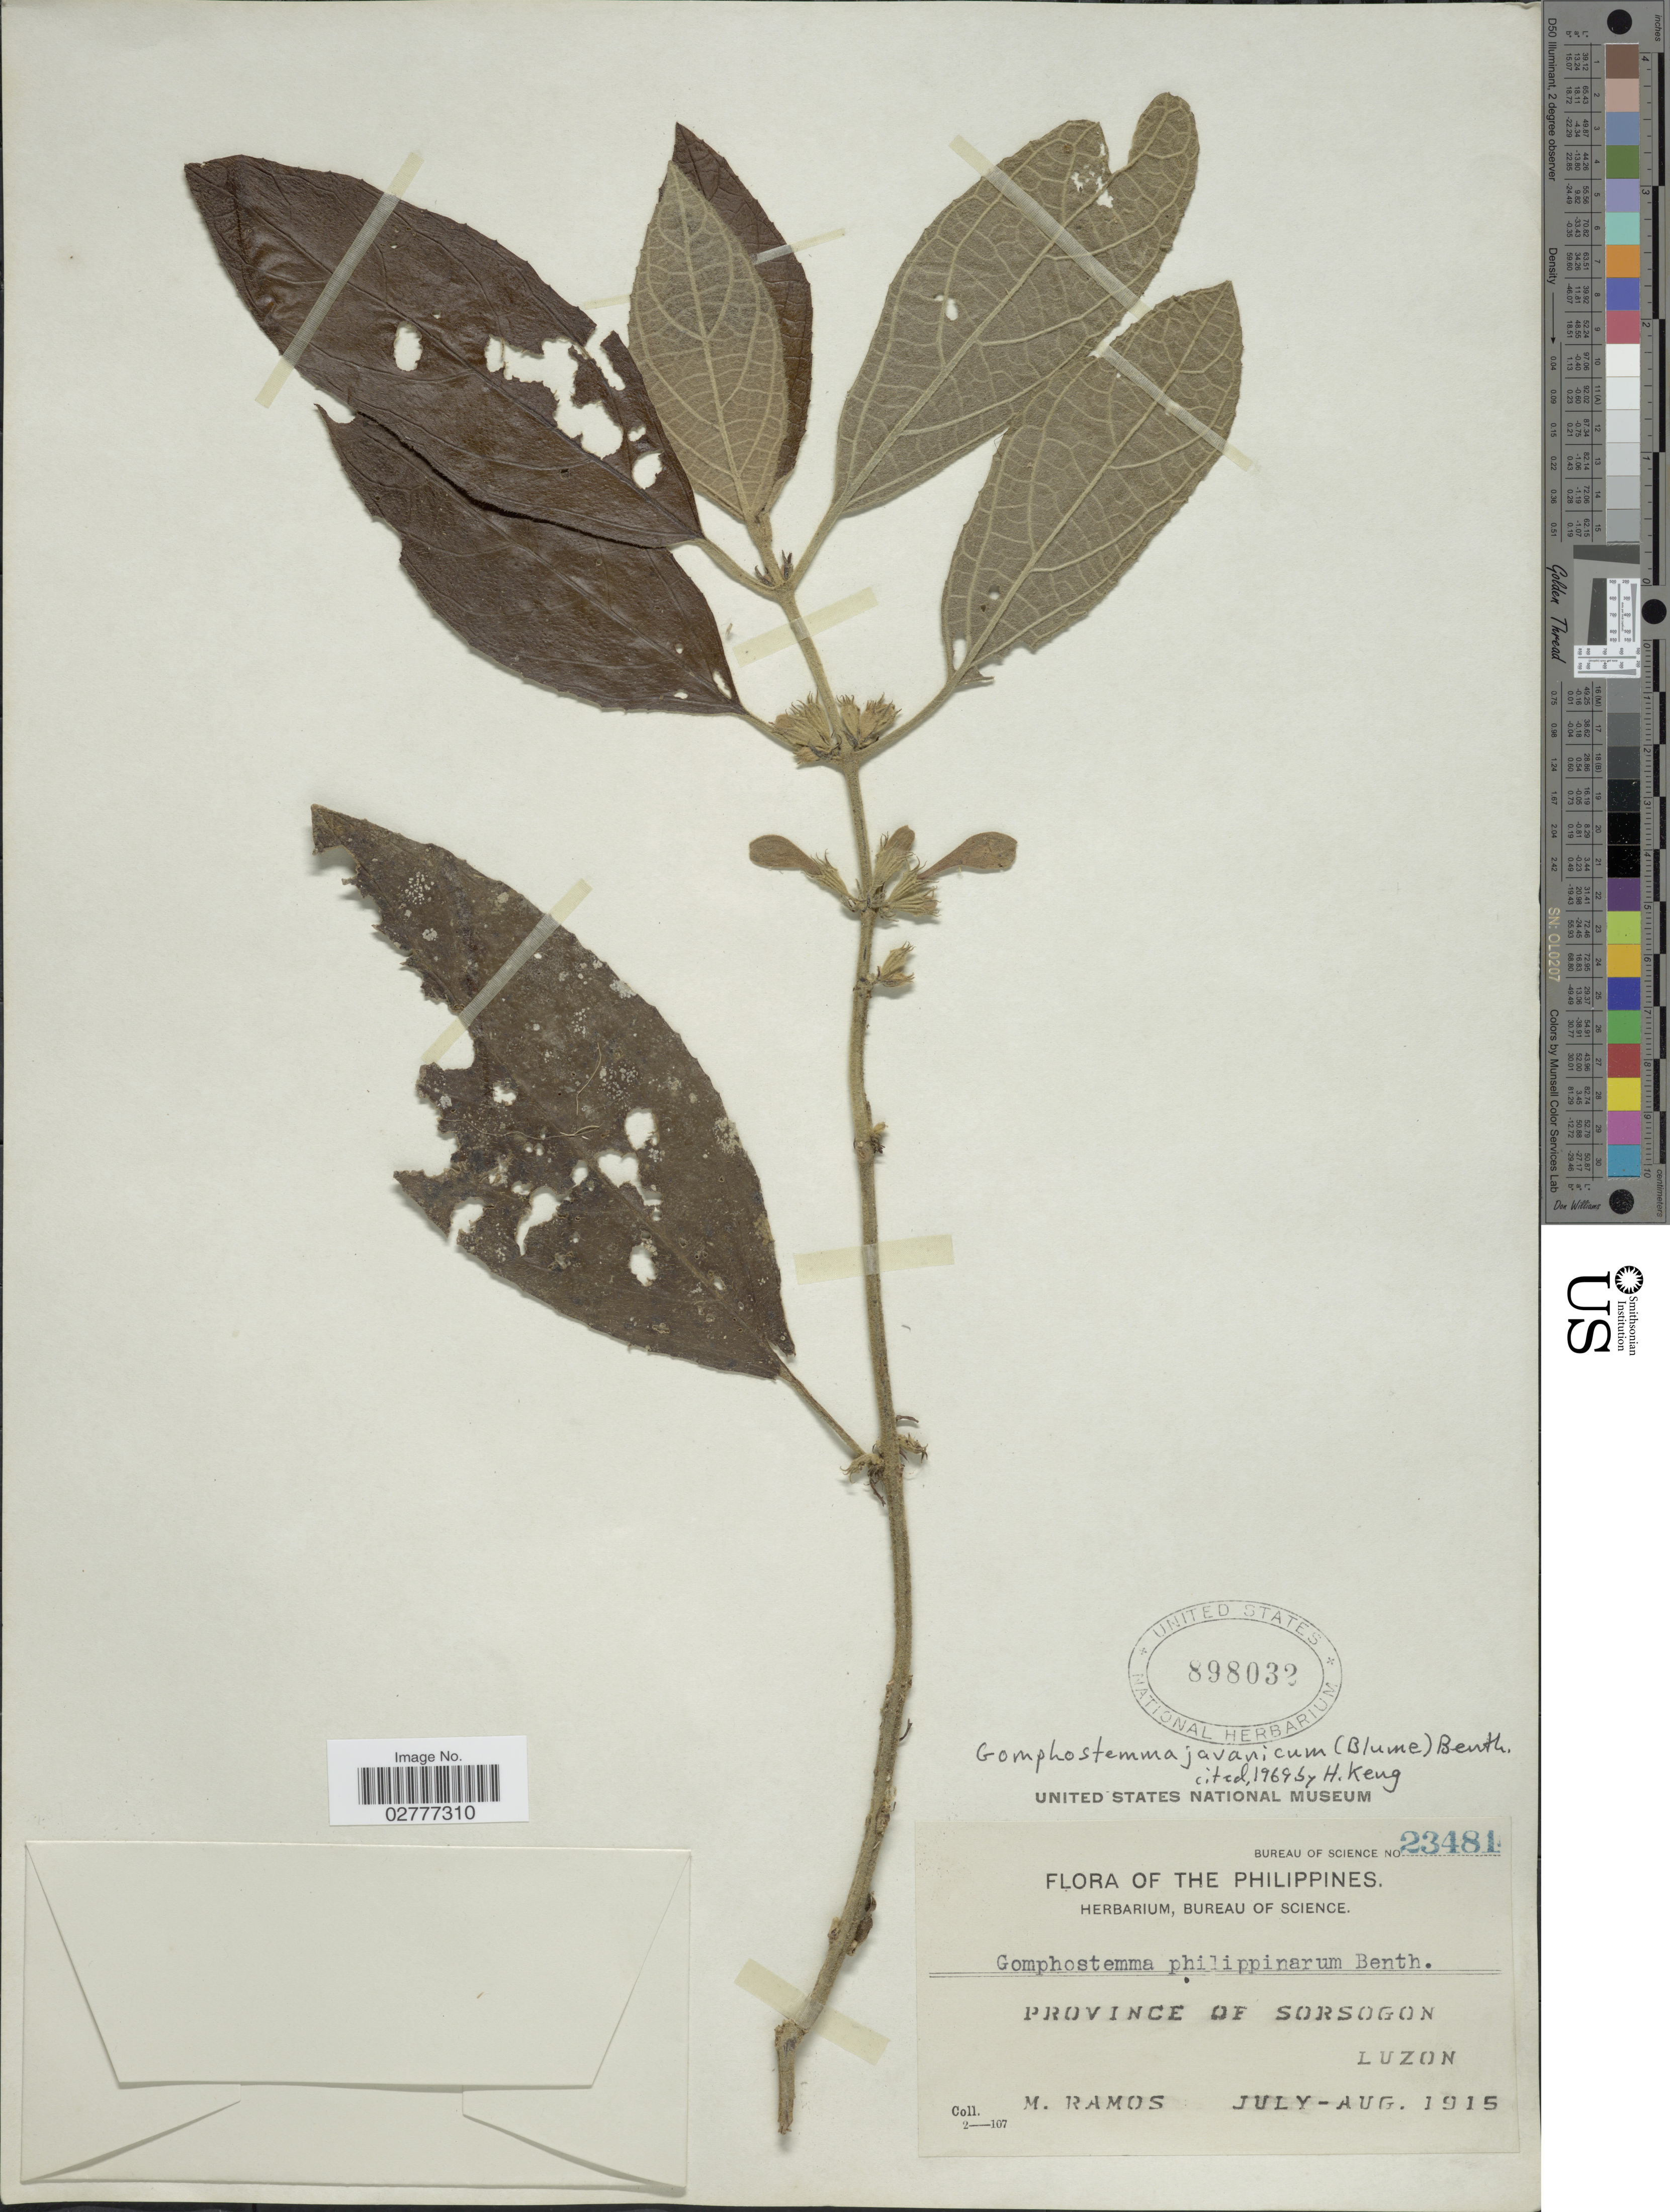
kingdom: Plantae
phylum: Tracheophyta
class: Magnoliopsida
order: Lamiales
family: Lamiaceae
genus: Gomphostemma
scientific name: Gomphostemma javanicum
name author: (Blume) Benth.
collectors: M. Ramos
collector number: Bureau of Science 23481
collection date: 1915-07/1915-08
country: Philippines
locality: Province of Sorsogon, Luzon.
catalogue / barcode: US 898032